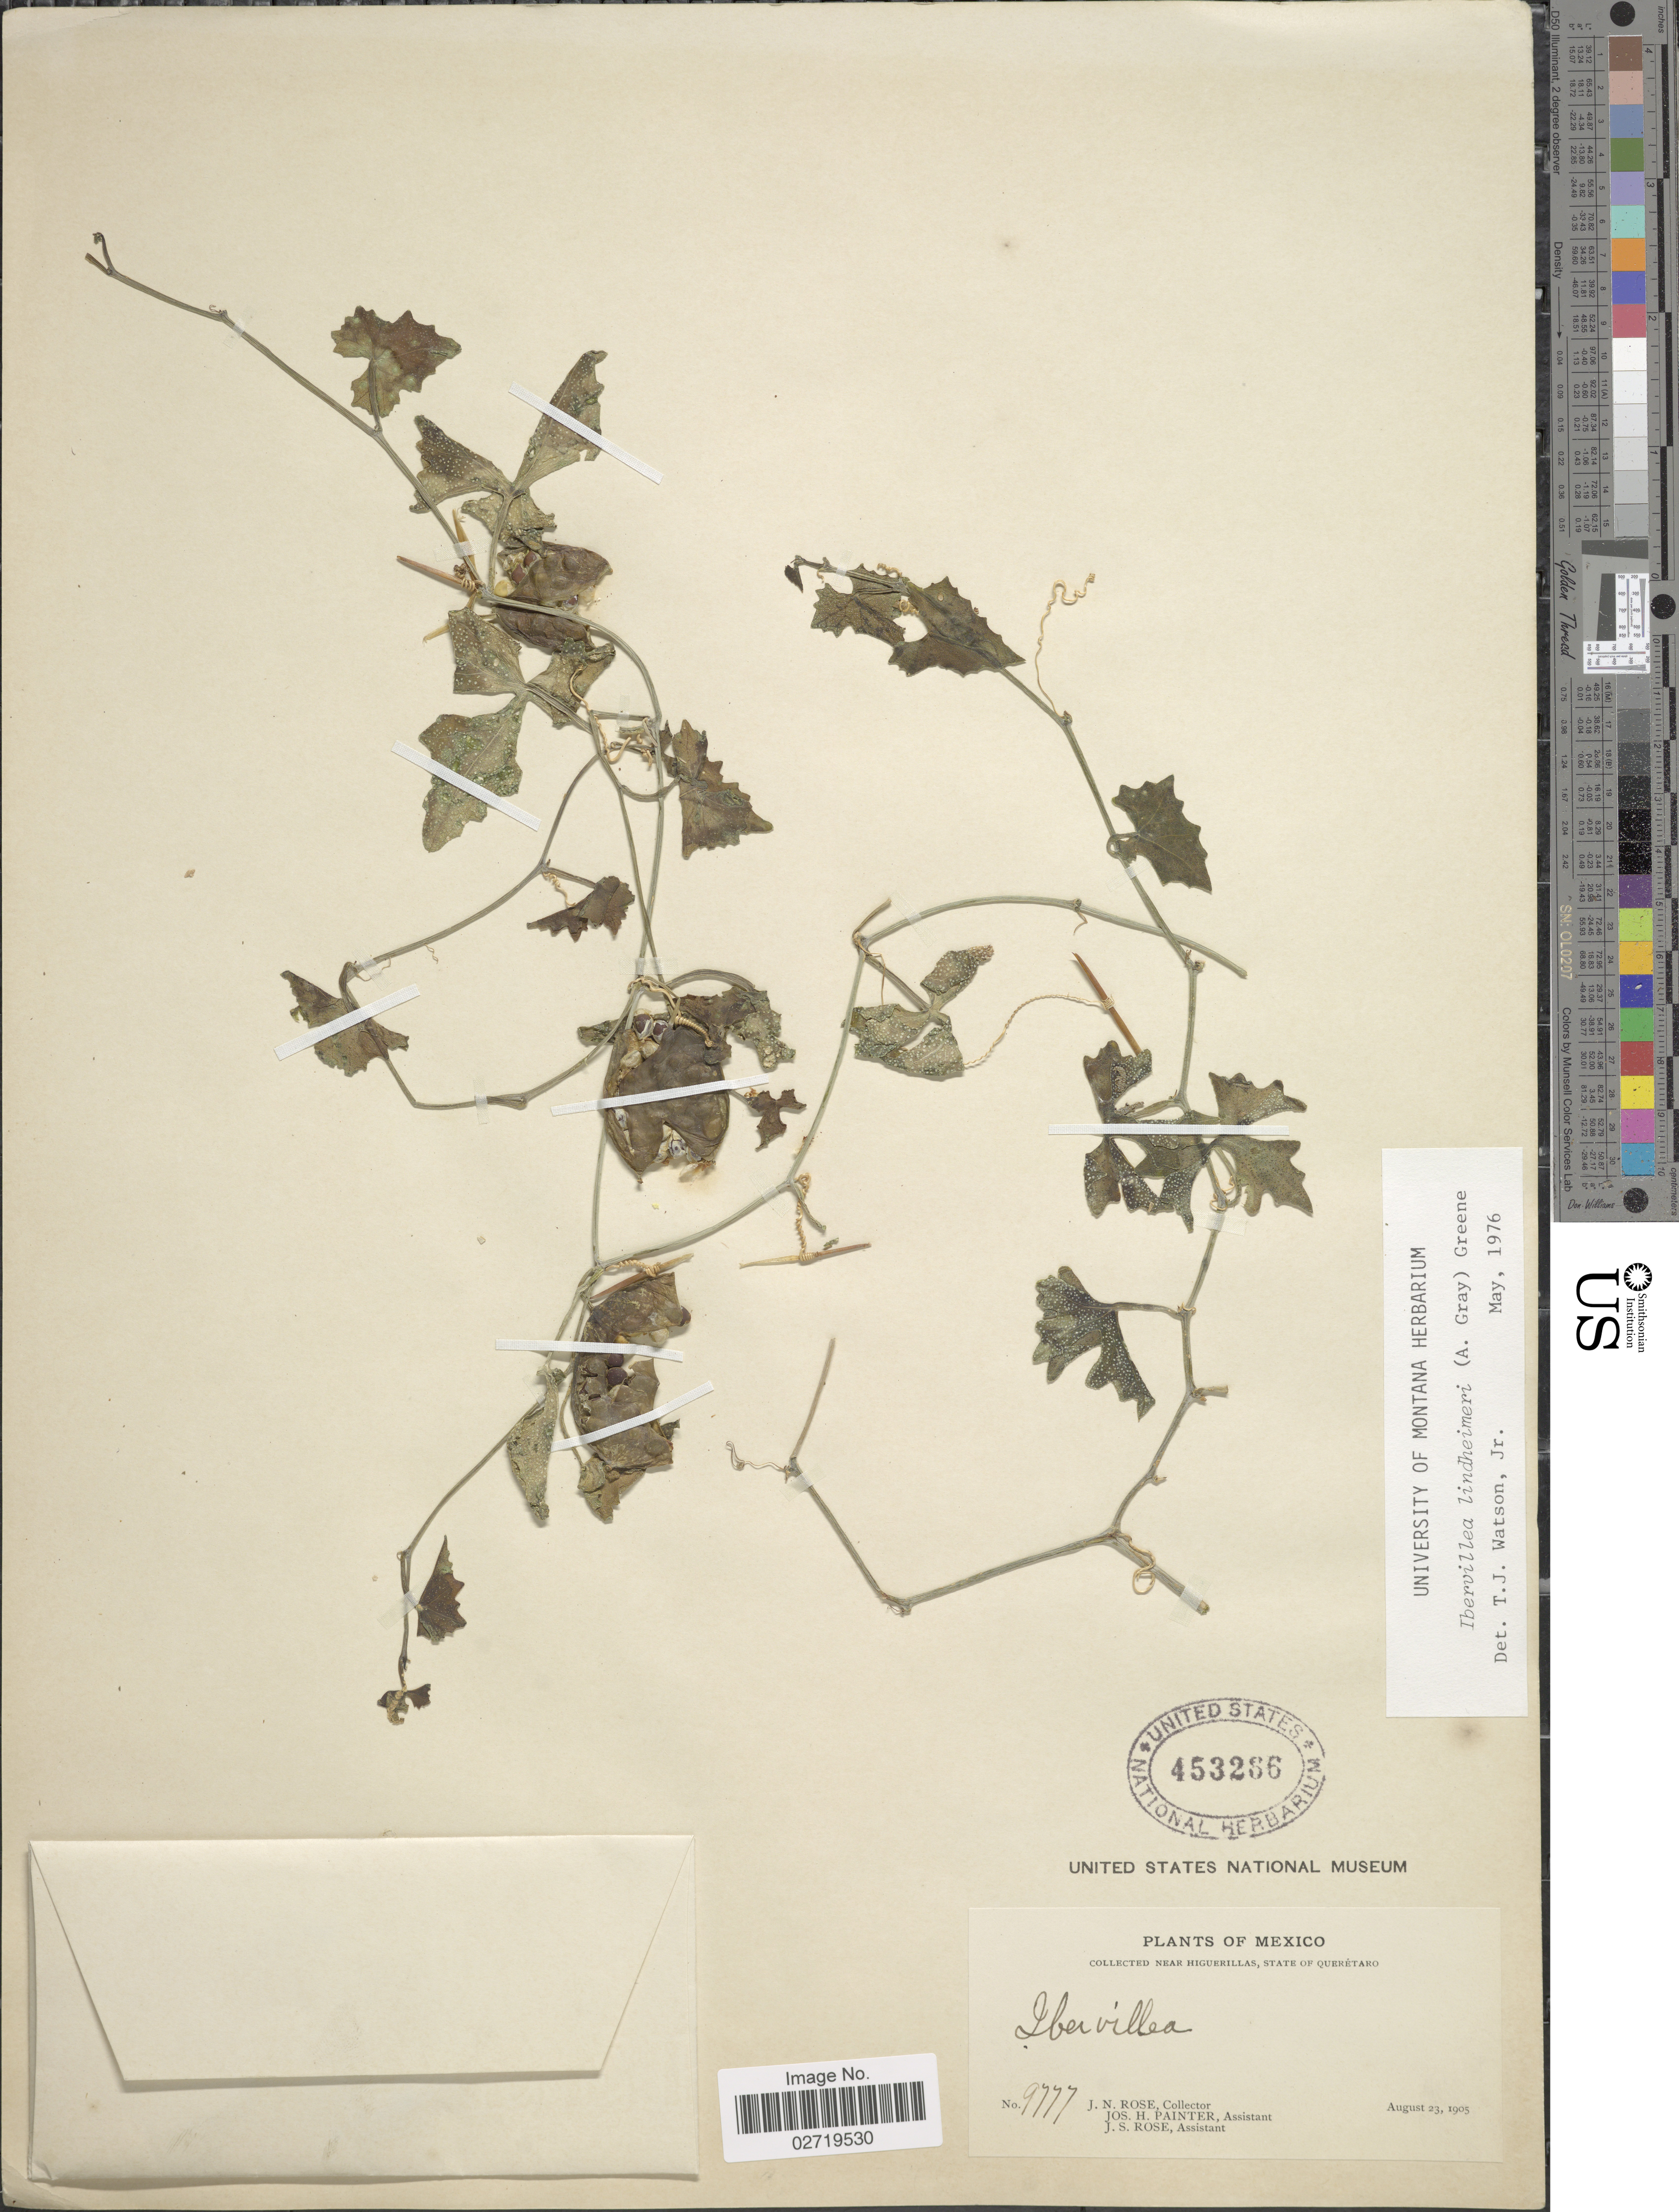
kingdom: Plantae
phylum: Tracheophyta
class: Magnoliopsida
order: Cucurbitales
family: Cucurbitaceae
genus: Ibervillea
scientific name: Ibervillea lindheimeri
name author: (A. Gray) Greene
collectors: J. N. Rose, J. H. Painter & J. S. Rose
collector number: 9777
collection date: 1905-08-23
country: Mexico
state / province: Querétaro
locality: Near Higuerillas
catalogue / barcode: US 453266